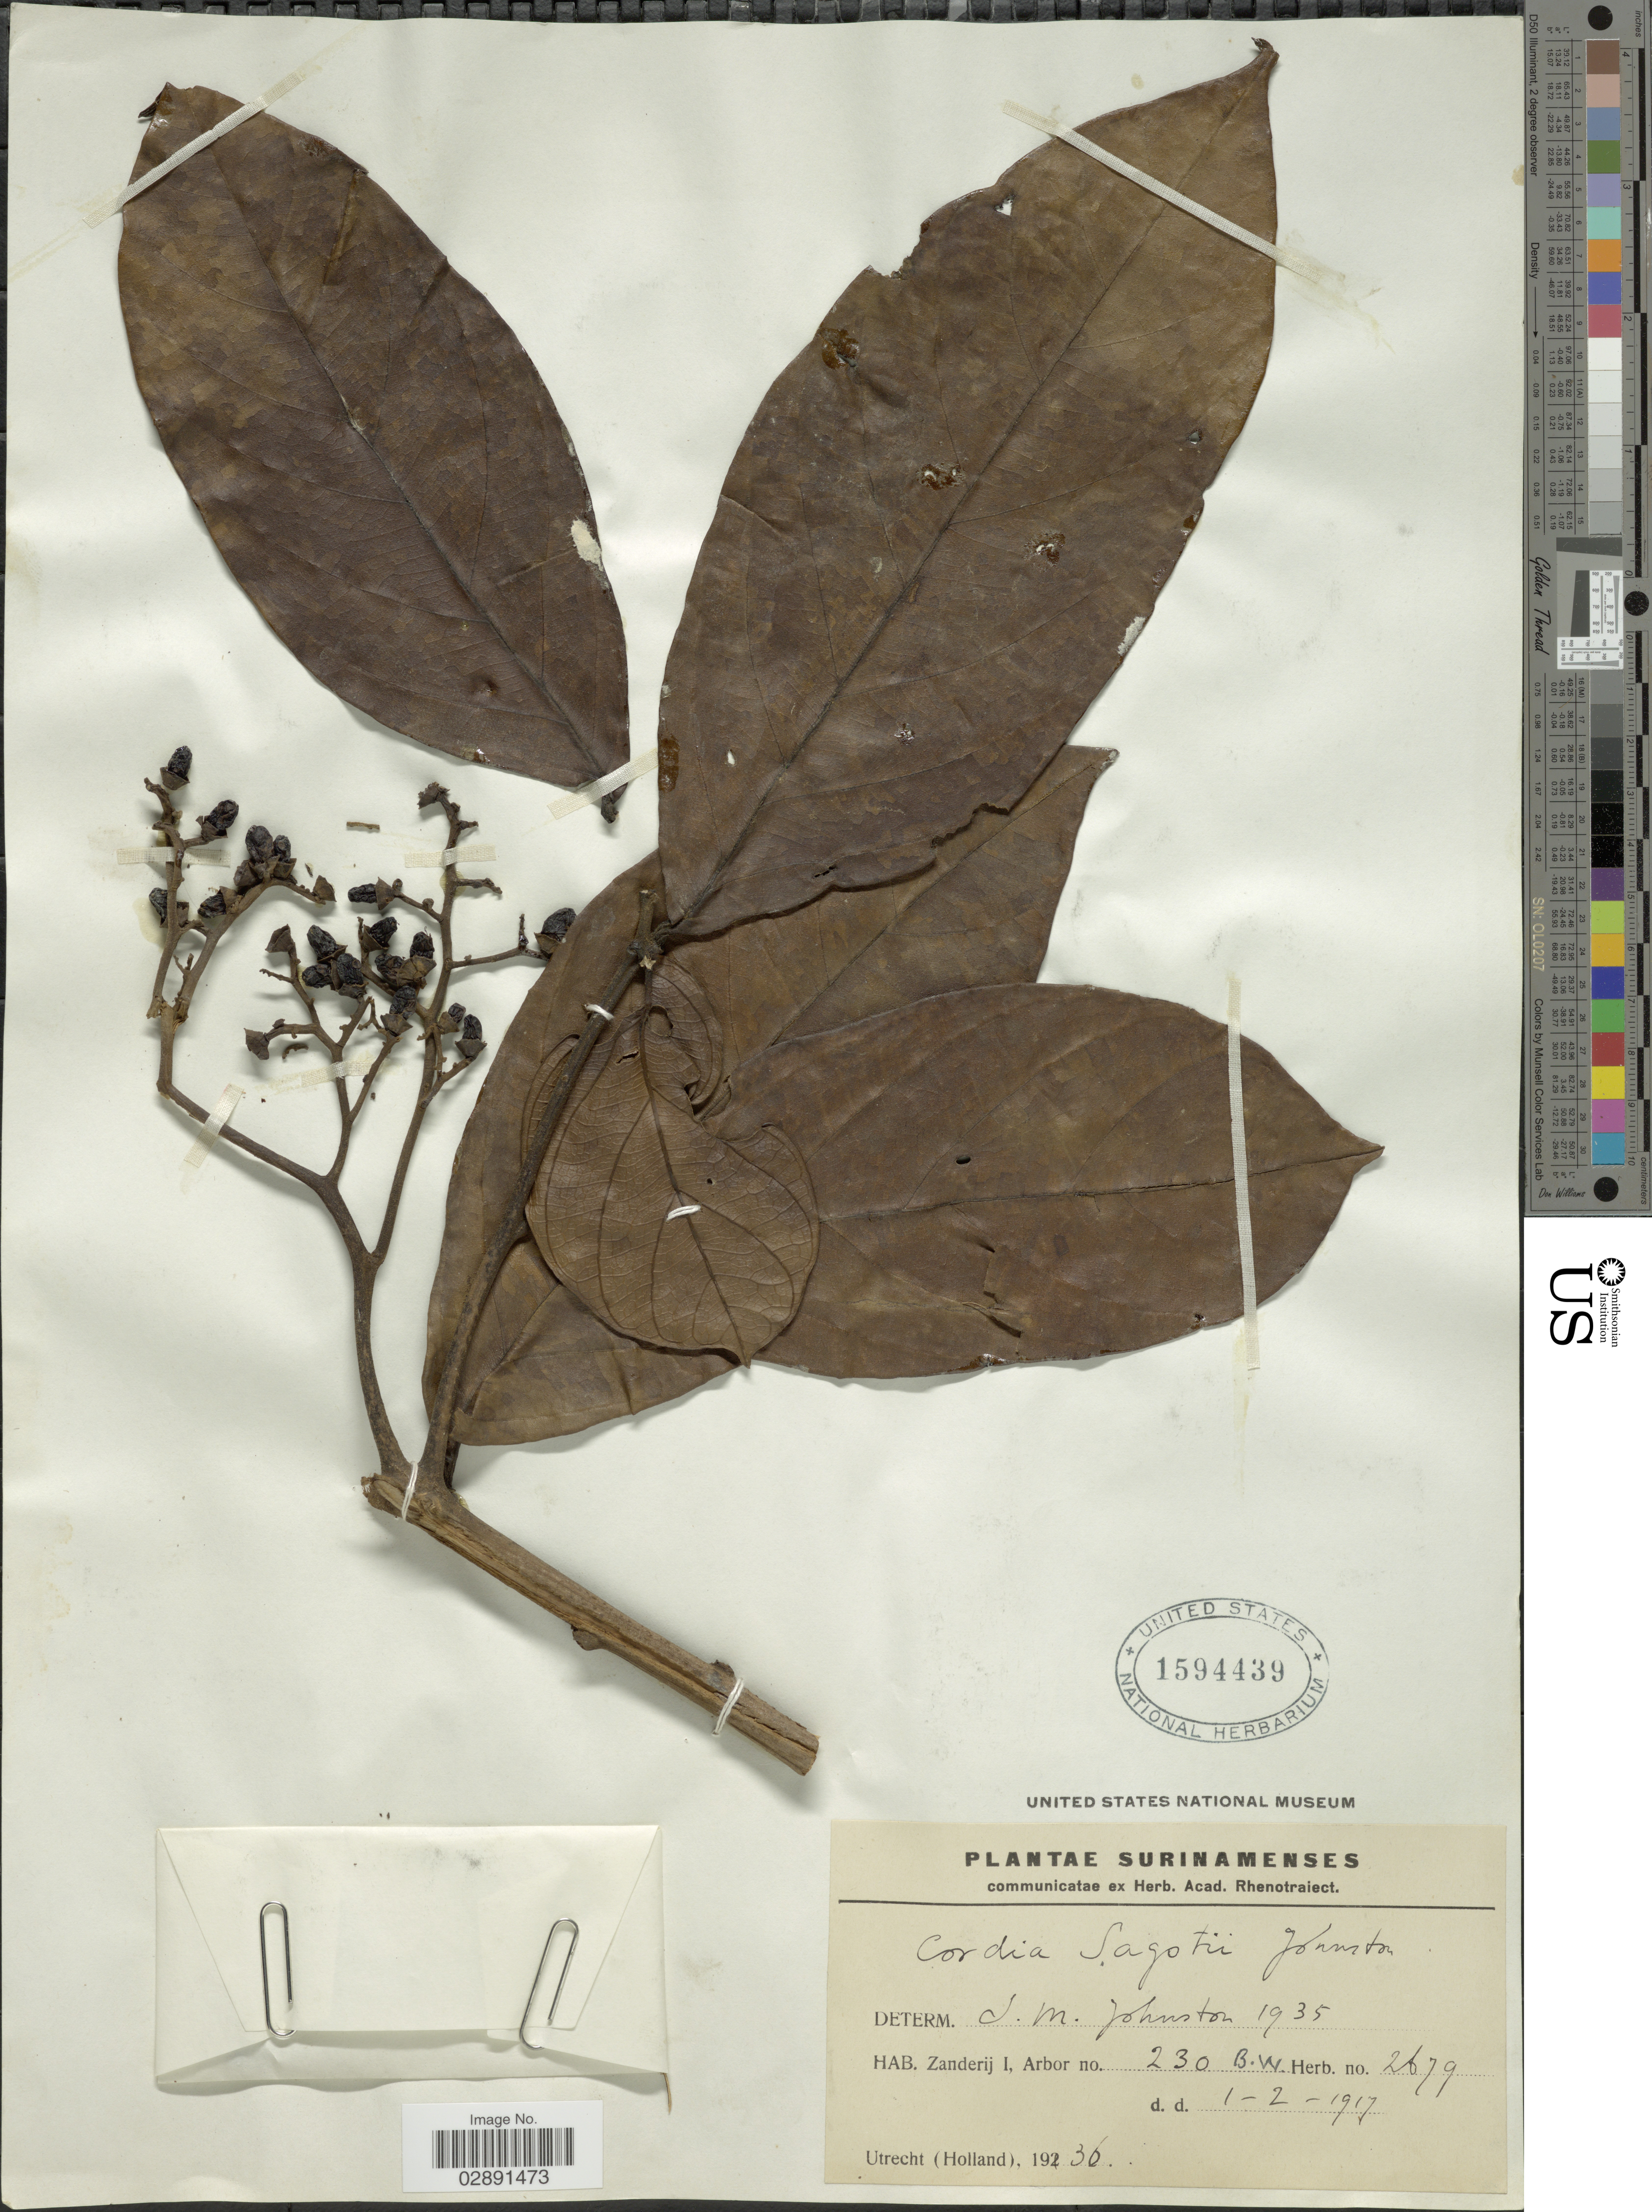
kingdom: Plantae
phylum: Tracheophyta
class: Magnoliopsida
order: Boraginales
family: Cordiaceae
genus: Cordia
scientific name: Cordia sagotii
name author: I.M. Johnst.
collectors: ex herb. B.W.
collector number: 2679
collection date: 1917-02-01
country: Suriname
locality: Zanderij 1.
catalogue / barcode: US 1594439